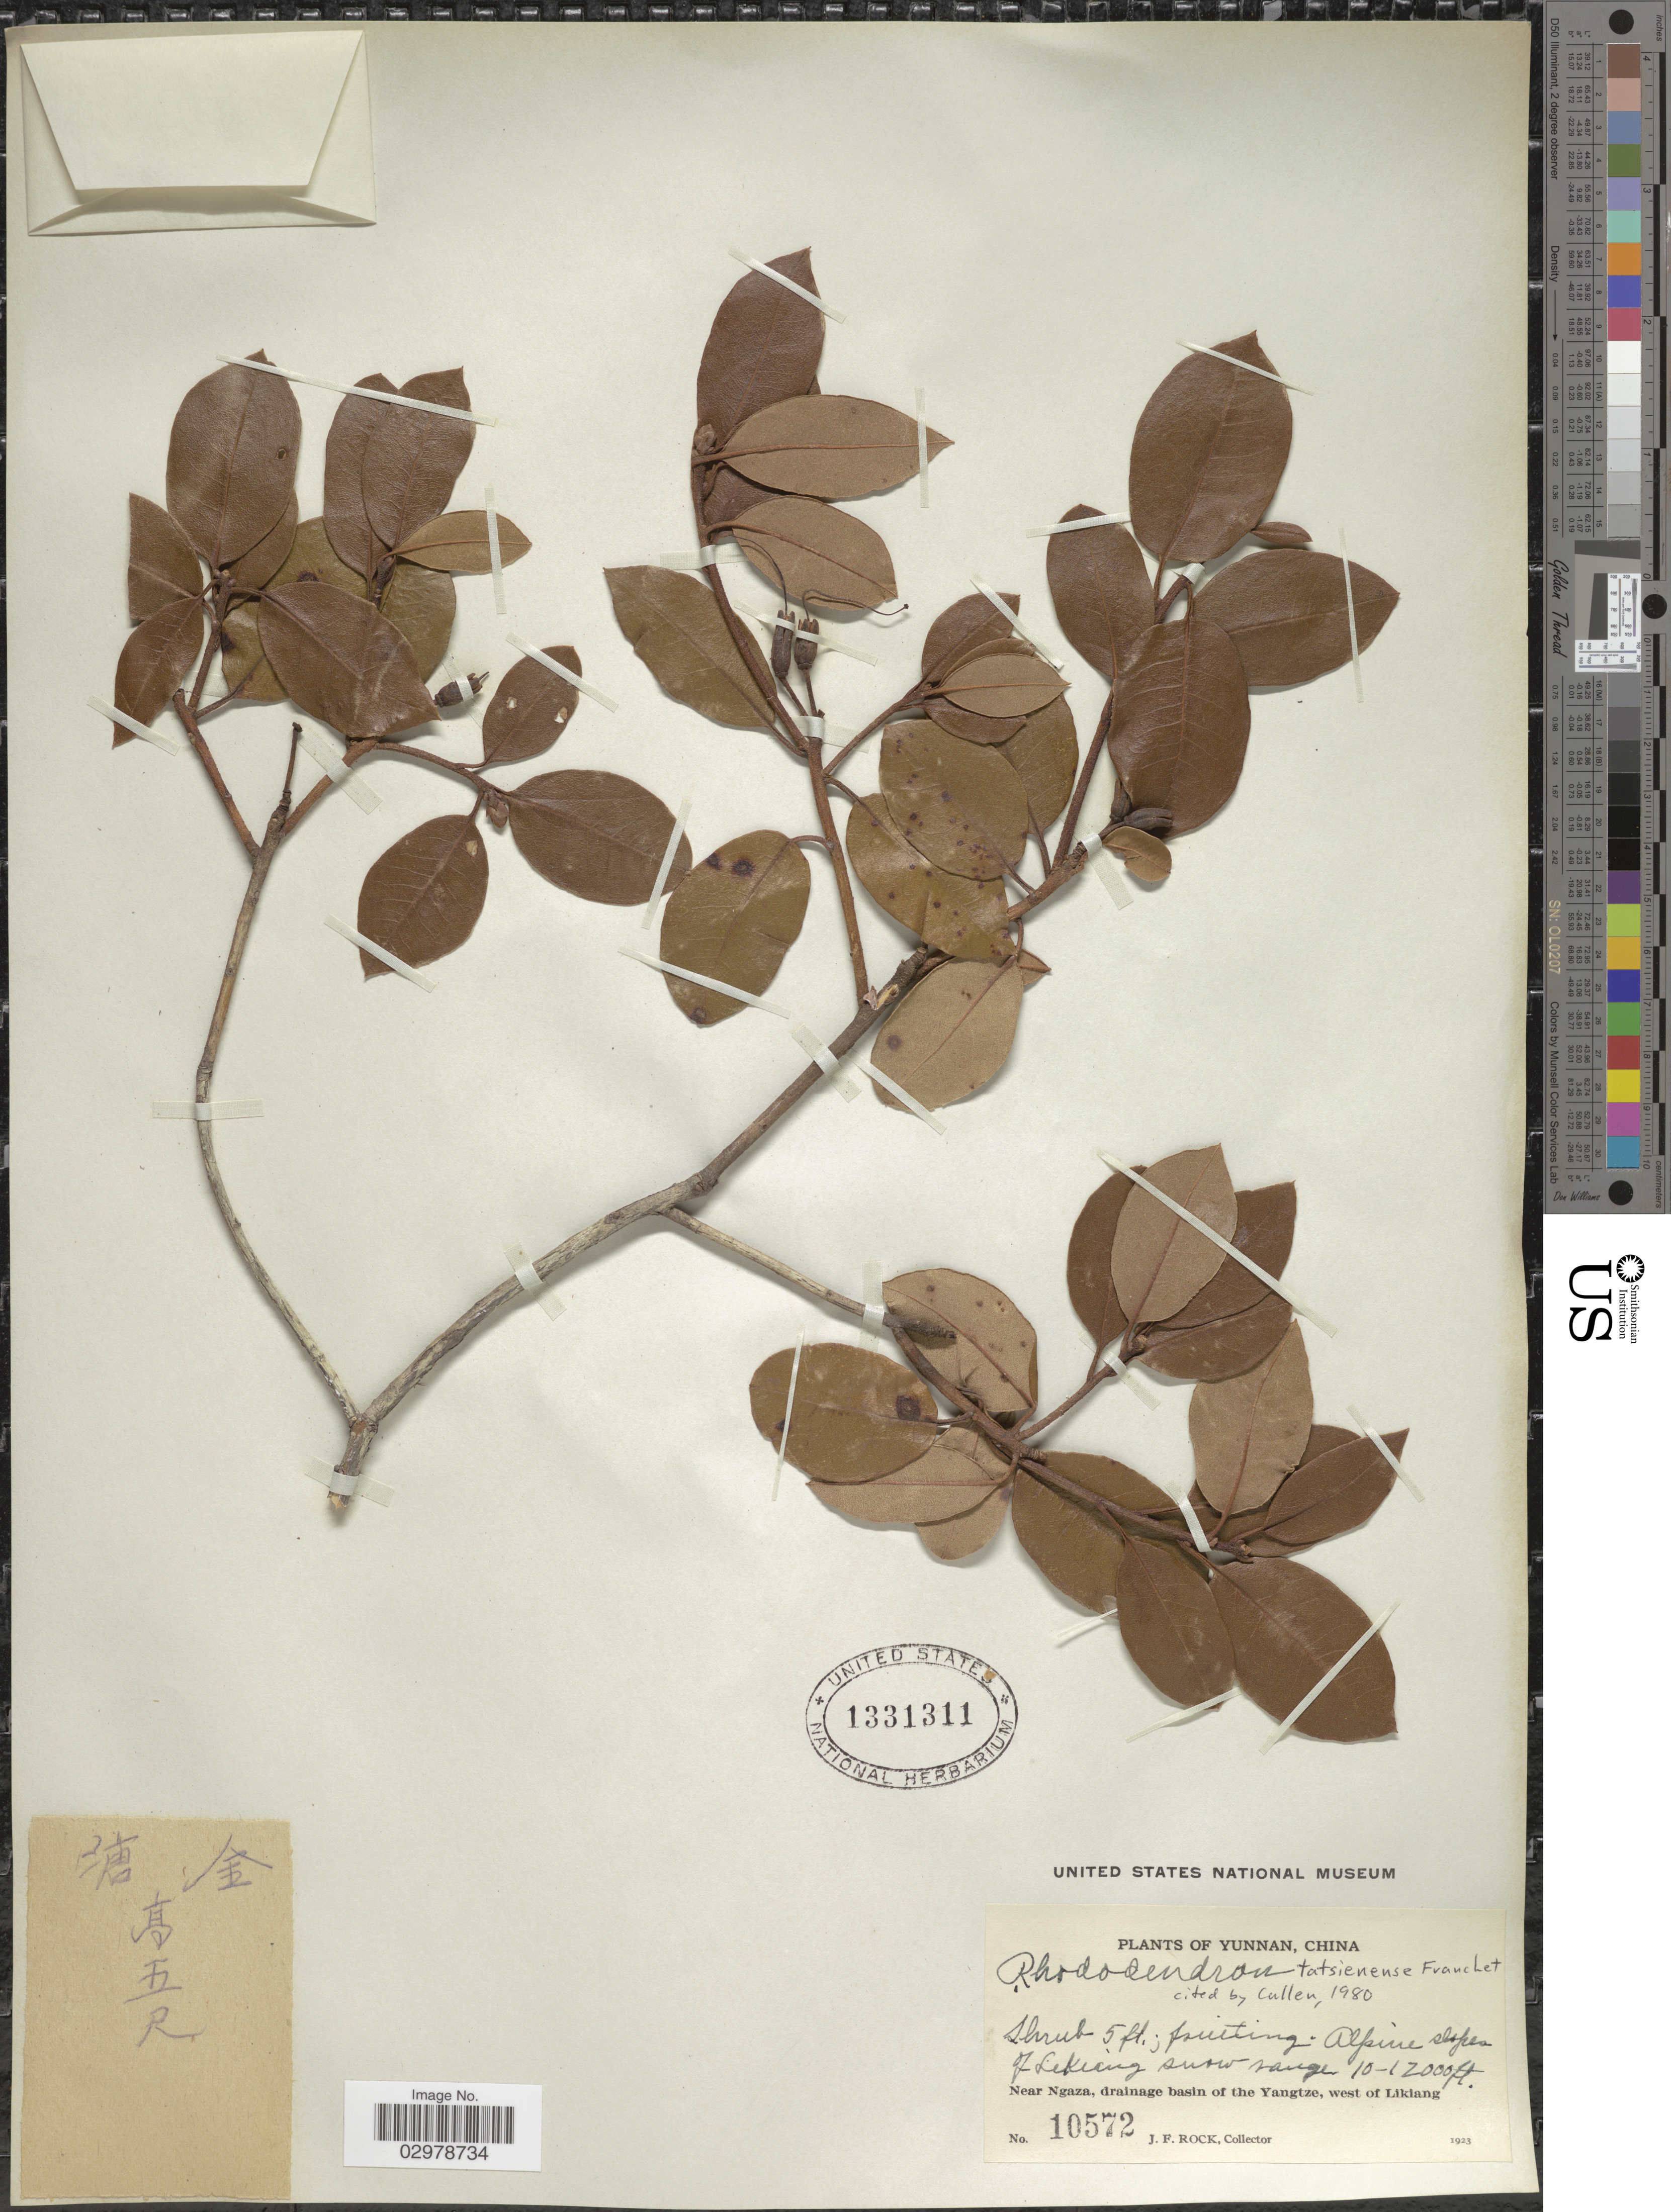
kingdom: Plantae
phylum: Tracheophyta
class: Magnoliopsida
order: Ericales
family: Ericaceae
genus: Rhododendron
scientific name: Rhododendron tatsienense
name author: Franch.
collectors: J. Rock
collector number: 10572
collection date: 1923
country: China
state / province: Yunnan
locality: Alpine slopes of Likiang snow range. Near Ngaza, drainage basin of the Yangtze, west of Likiang.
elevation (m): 3048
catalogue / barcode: US 1331311